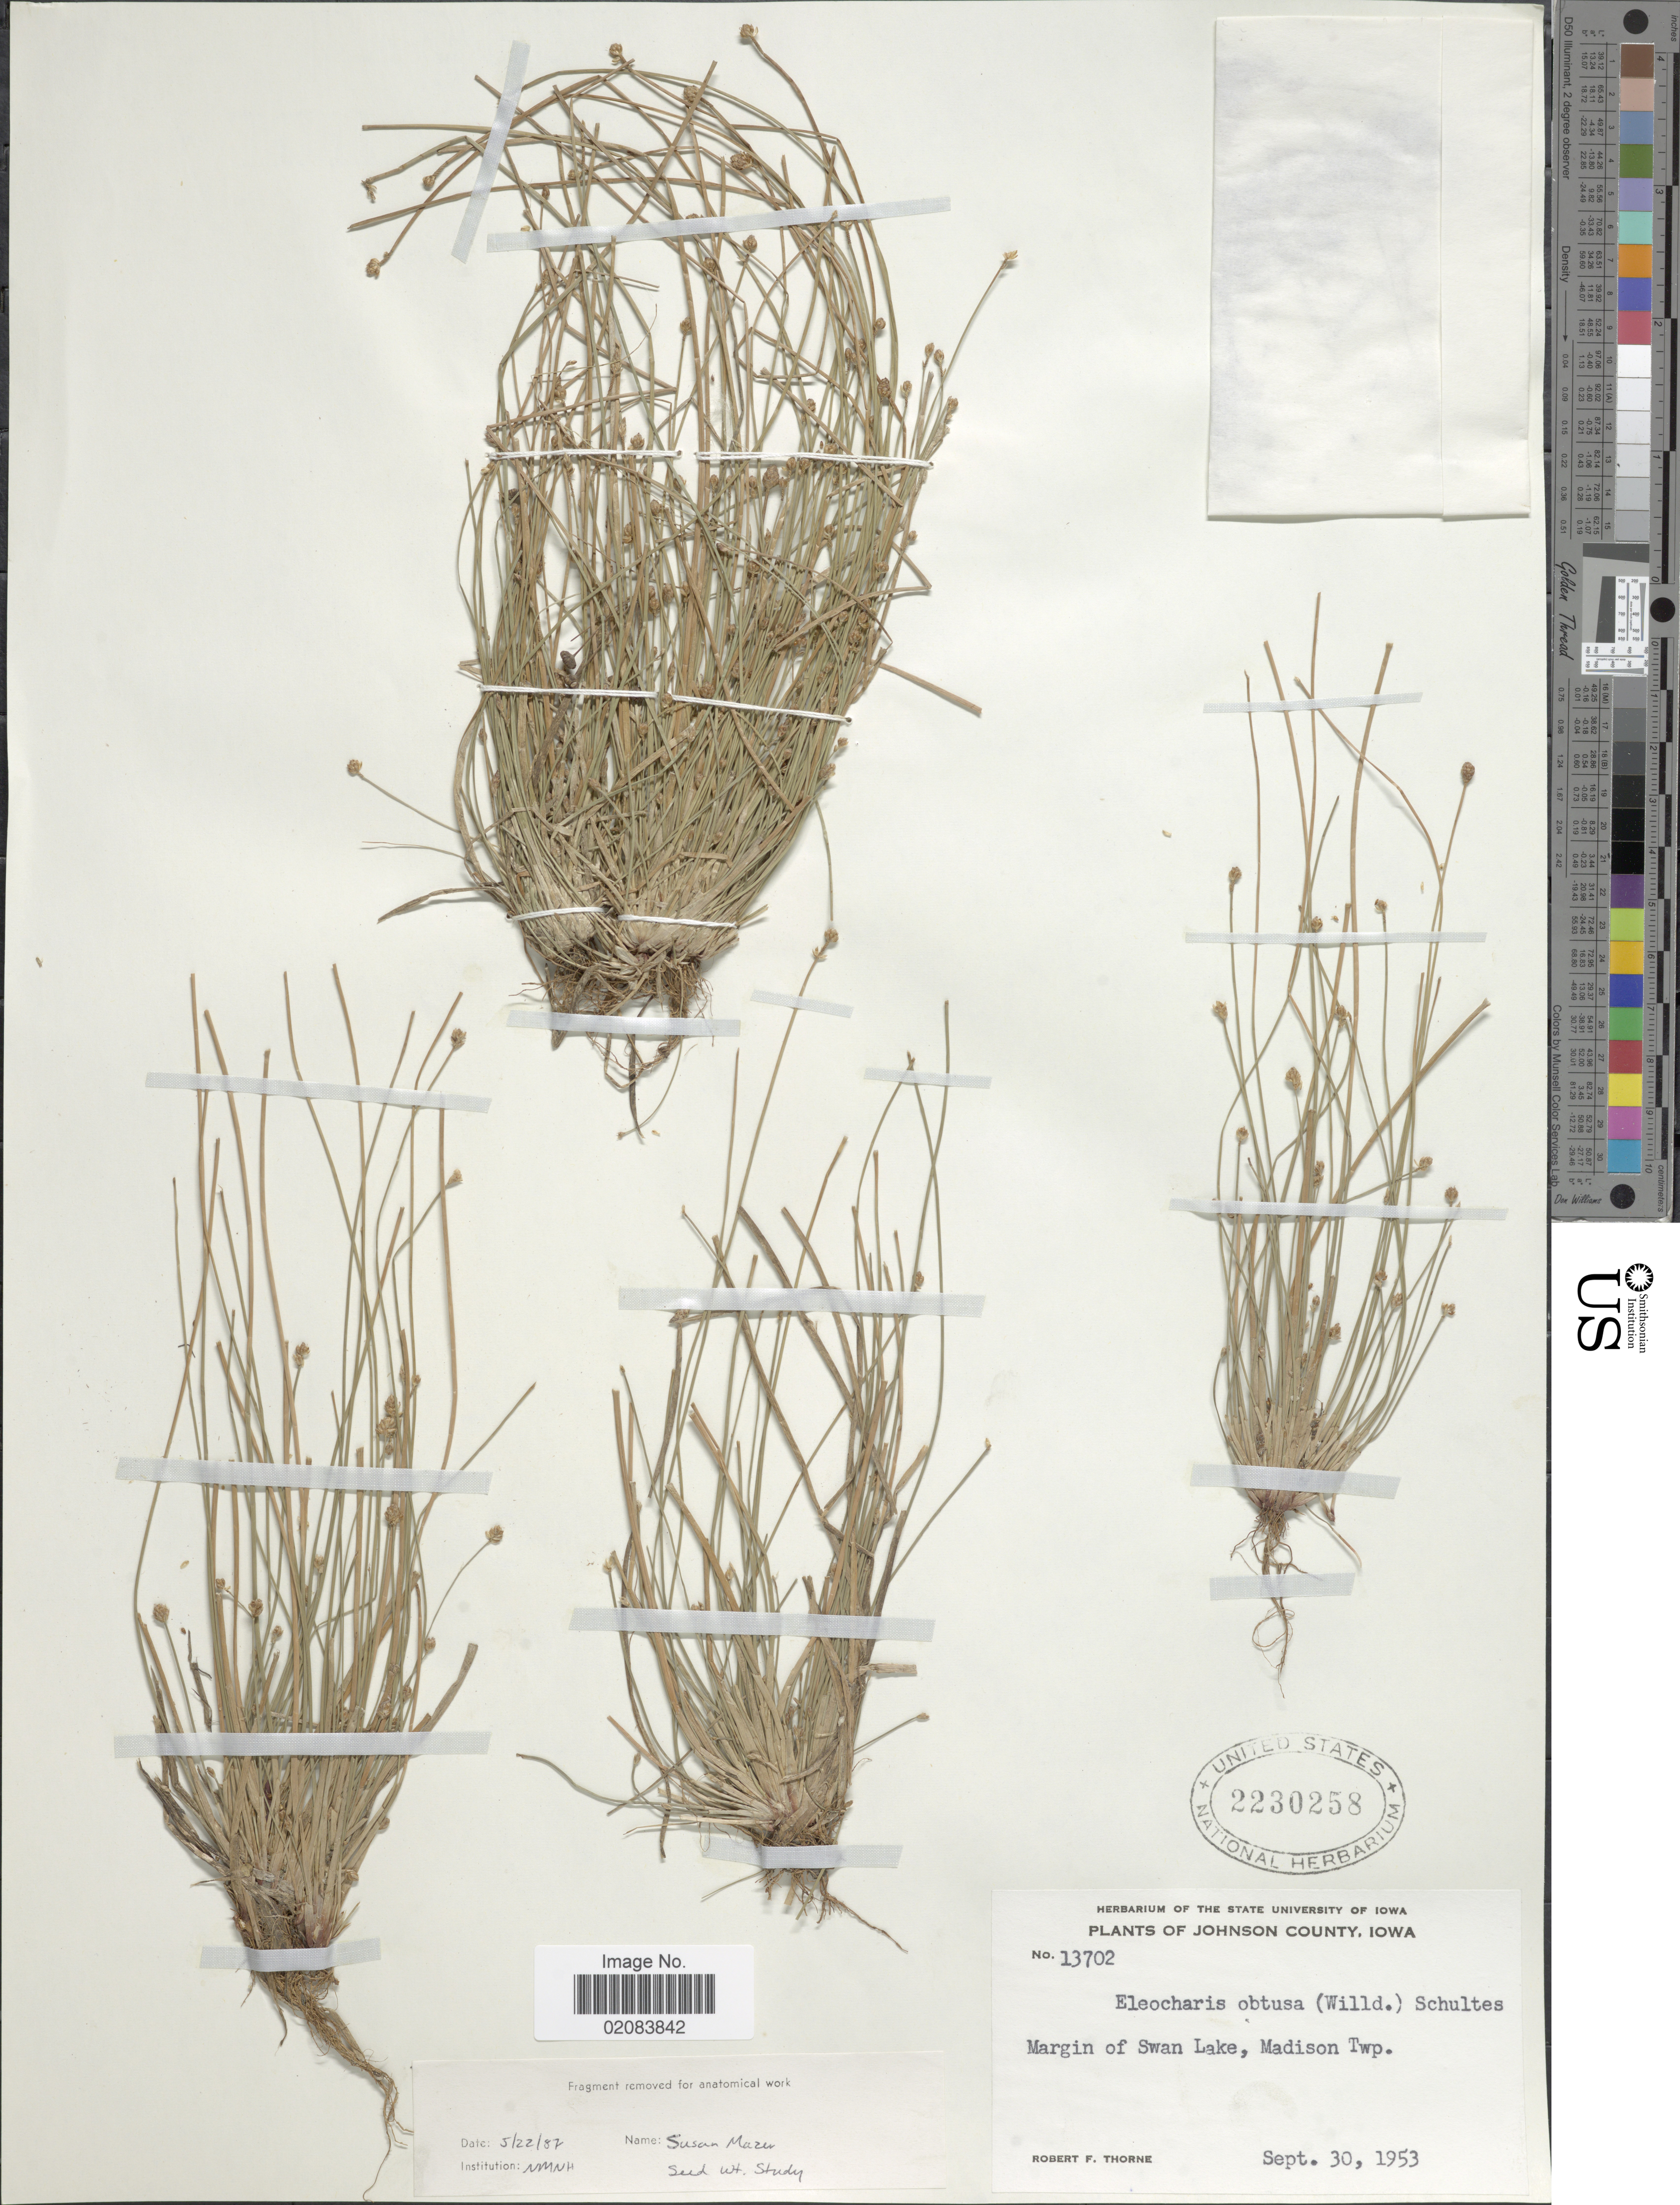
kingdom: Plantae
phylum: Tracheophyta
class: Liliopsida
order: Poales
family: Cyperaceae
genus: Eleocharis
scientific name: Eleocharis obtusa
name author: (Willd.) Schult.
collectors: R. F. Thorne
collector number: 13702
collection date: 1953-09-30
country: United States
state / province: Iowa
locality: Johnston County. Margin of Swan Lake, Madison Twp.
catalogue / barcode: US 2230258